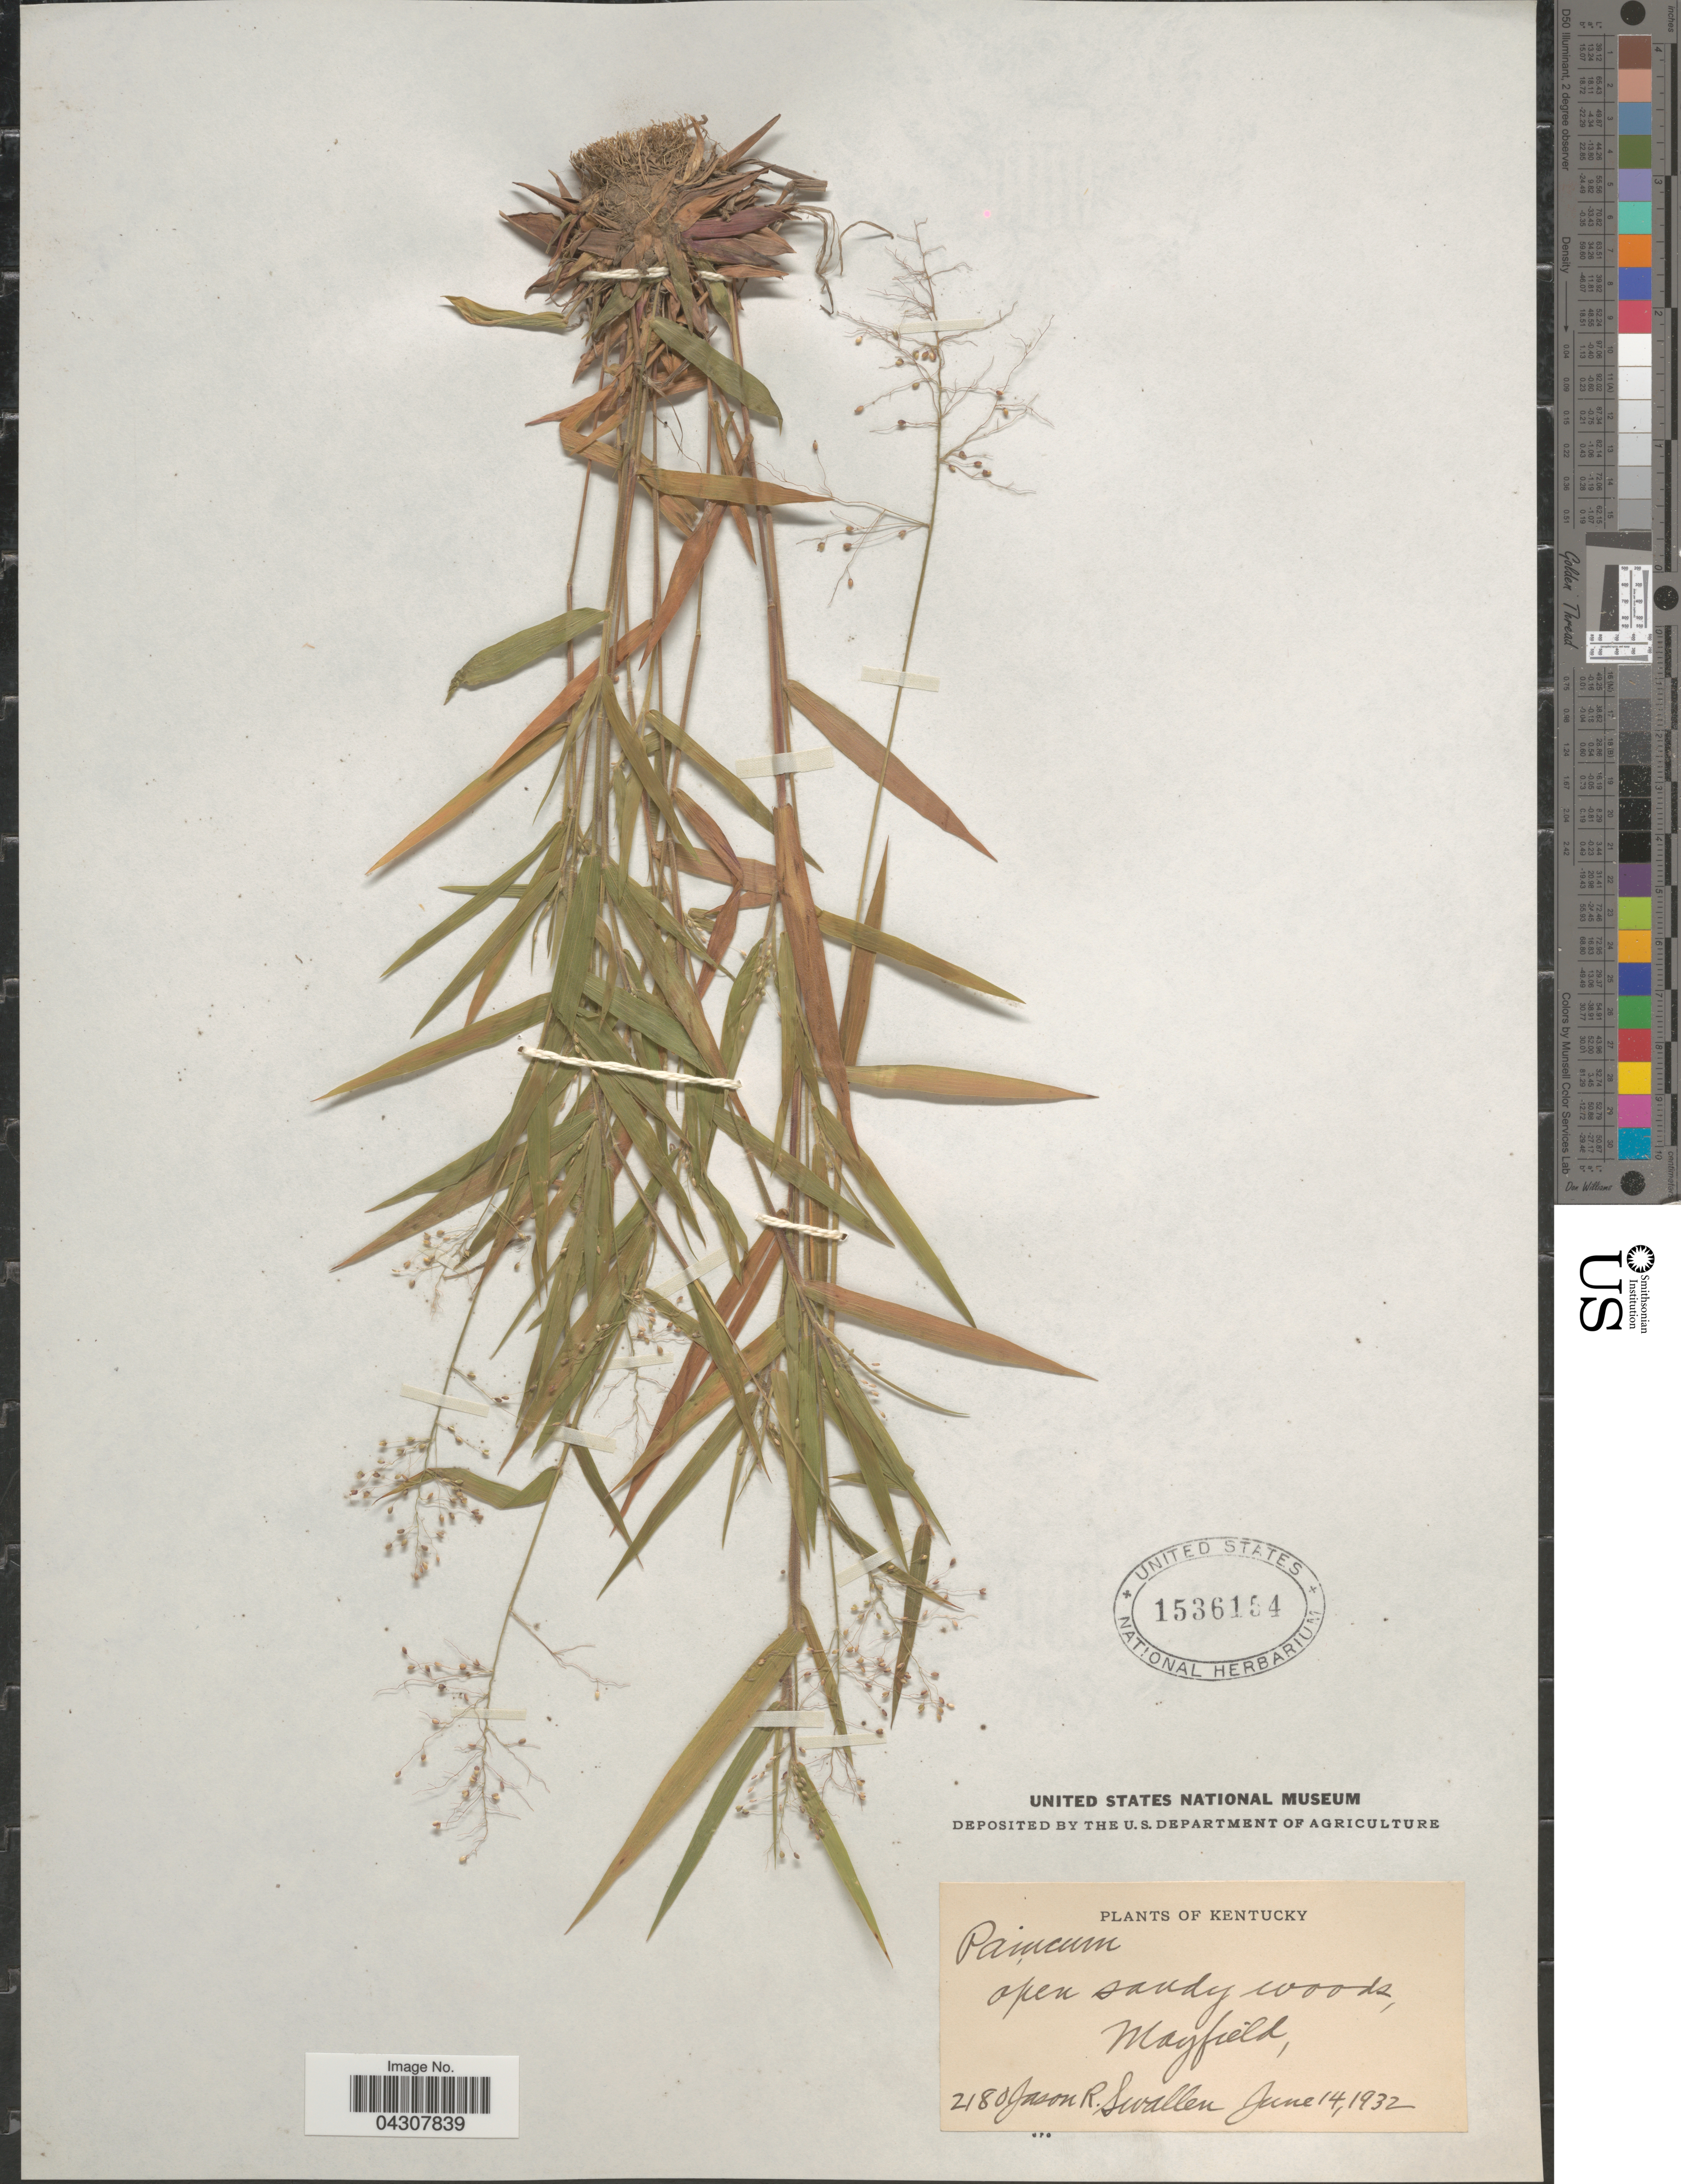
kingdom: Plantae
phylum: Tracheophyta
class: Liliopsida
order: Poales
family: Poaceae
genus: Dichanthelium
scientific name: Dichanthelium acuminatum var. acuminatum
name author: (Sw.) Gould & C.A. Clark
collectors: J. R. Swallen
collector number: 2180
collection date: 1932-06-14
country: United States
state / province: Kentucky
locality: Mayfield.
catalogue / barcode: US 1536154